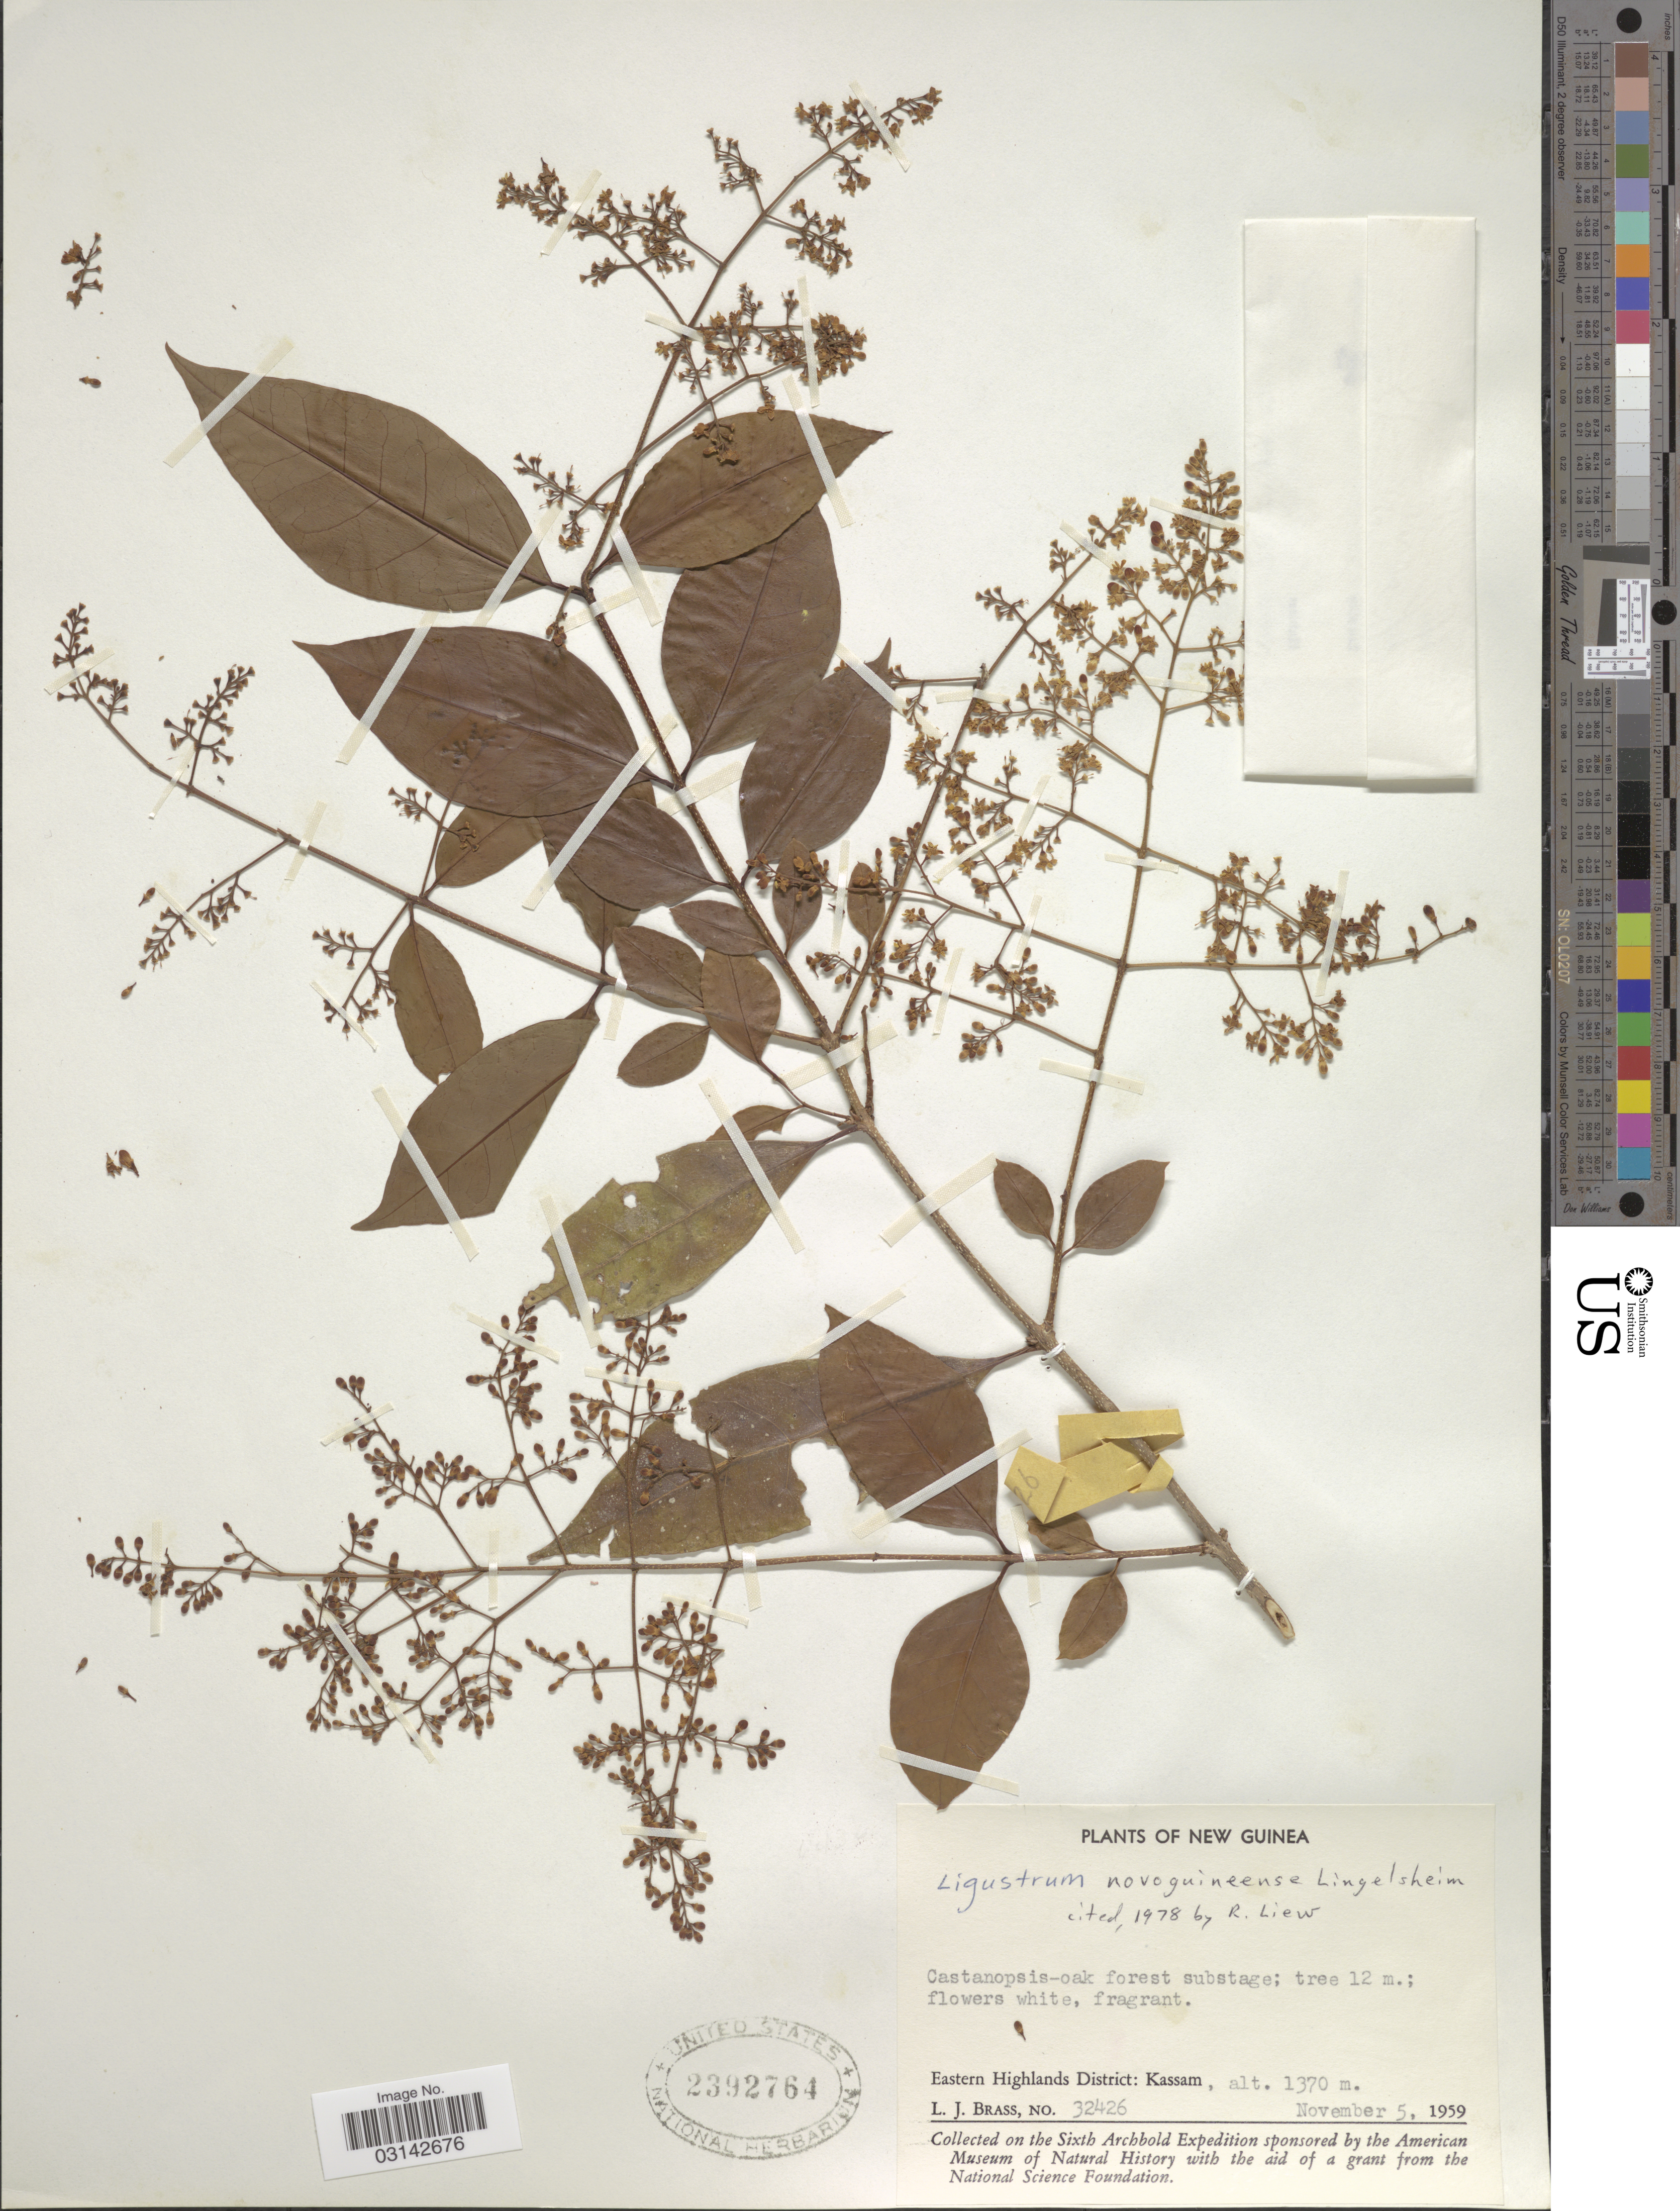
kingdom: Plantae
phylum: Tracheophyta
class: Magnoliopsida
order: Lamiales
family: Oleaceae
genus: Ligustrum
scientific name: Ligustrum novoguineense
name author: Lingelsh.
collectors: L. J. Brass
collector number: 32426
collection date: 1959-11-05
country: Papua New Guinea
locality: New Guinea, Eastern Highlands District: Kassam.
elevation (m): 1370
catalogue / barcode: US 2392764